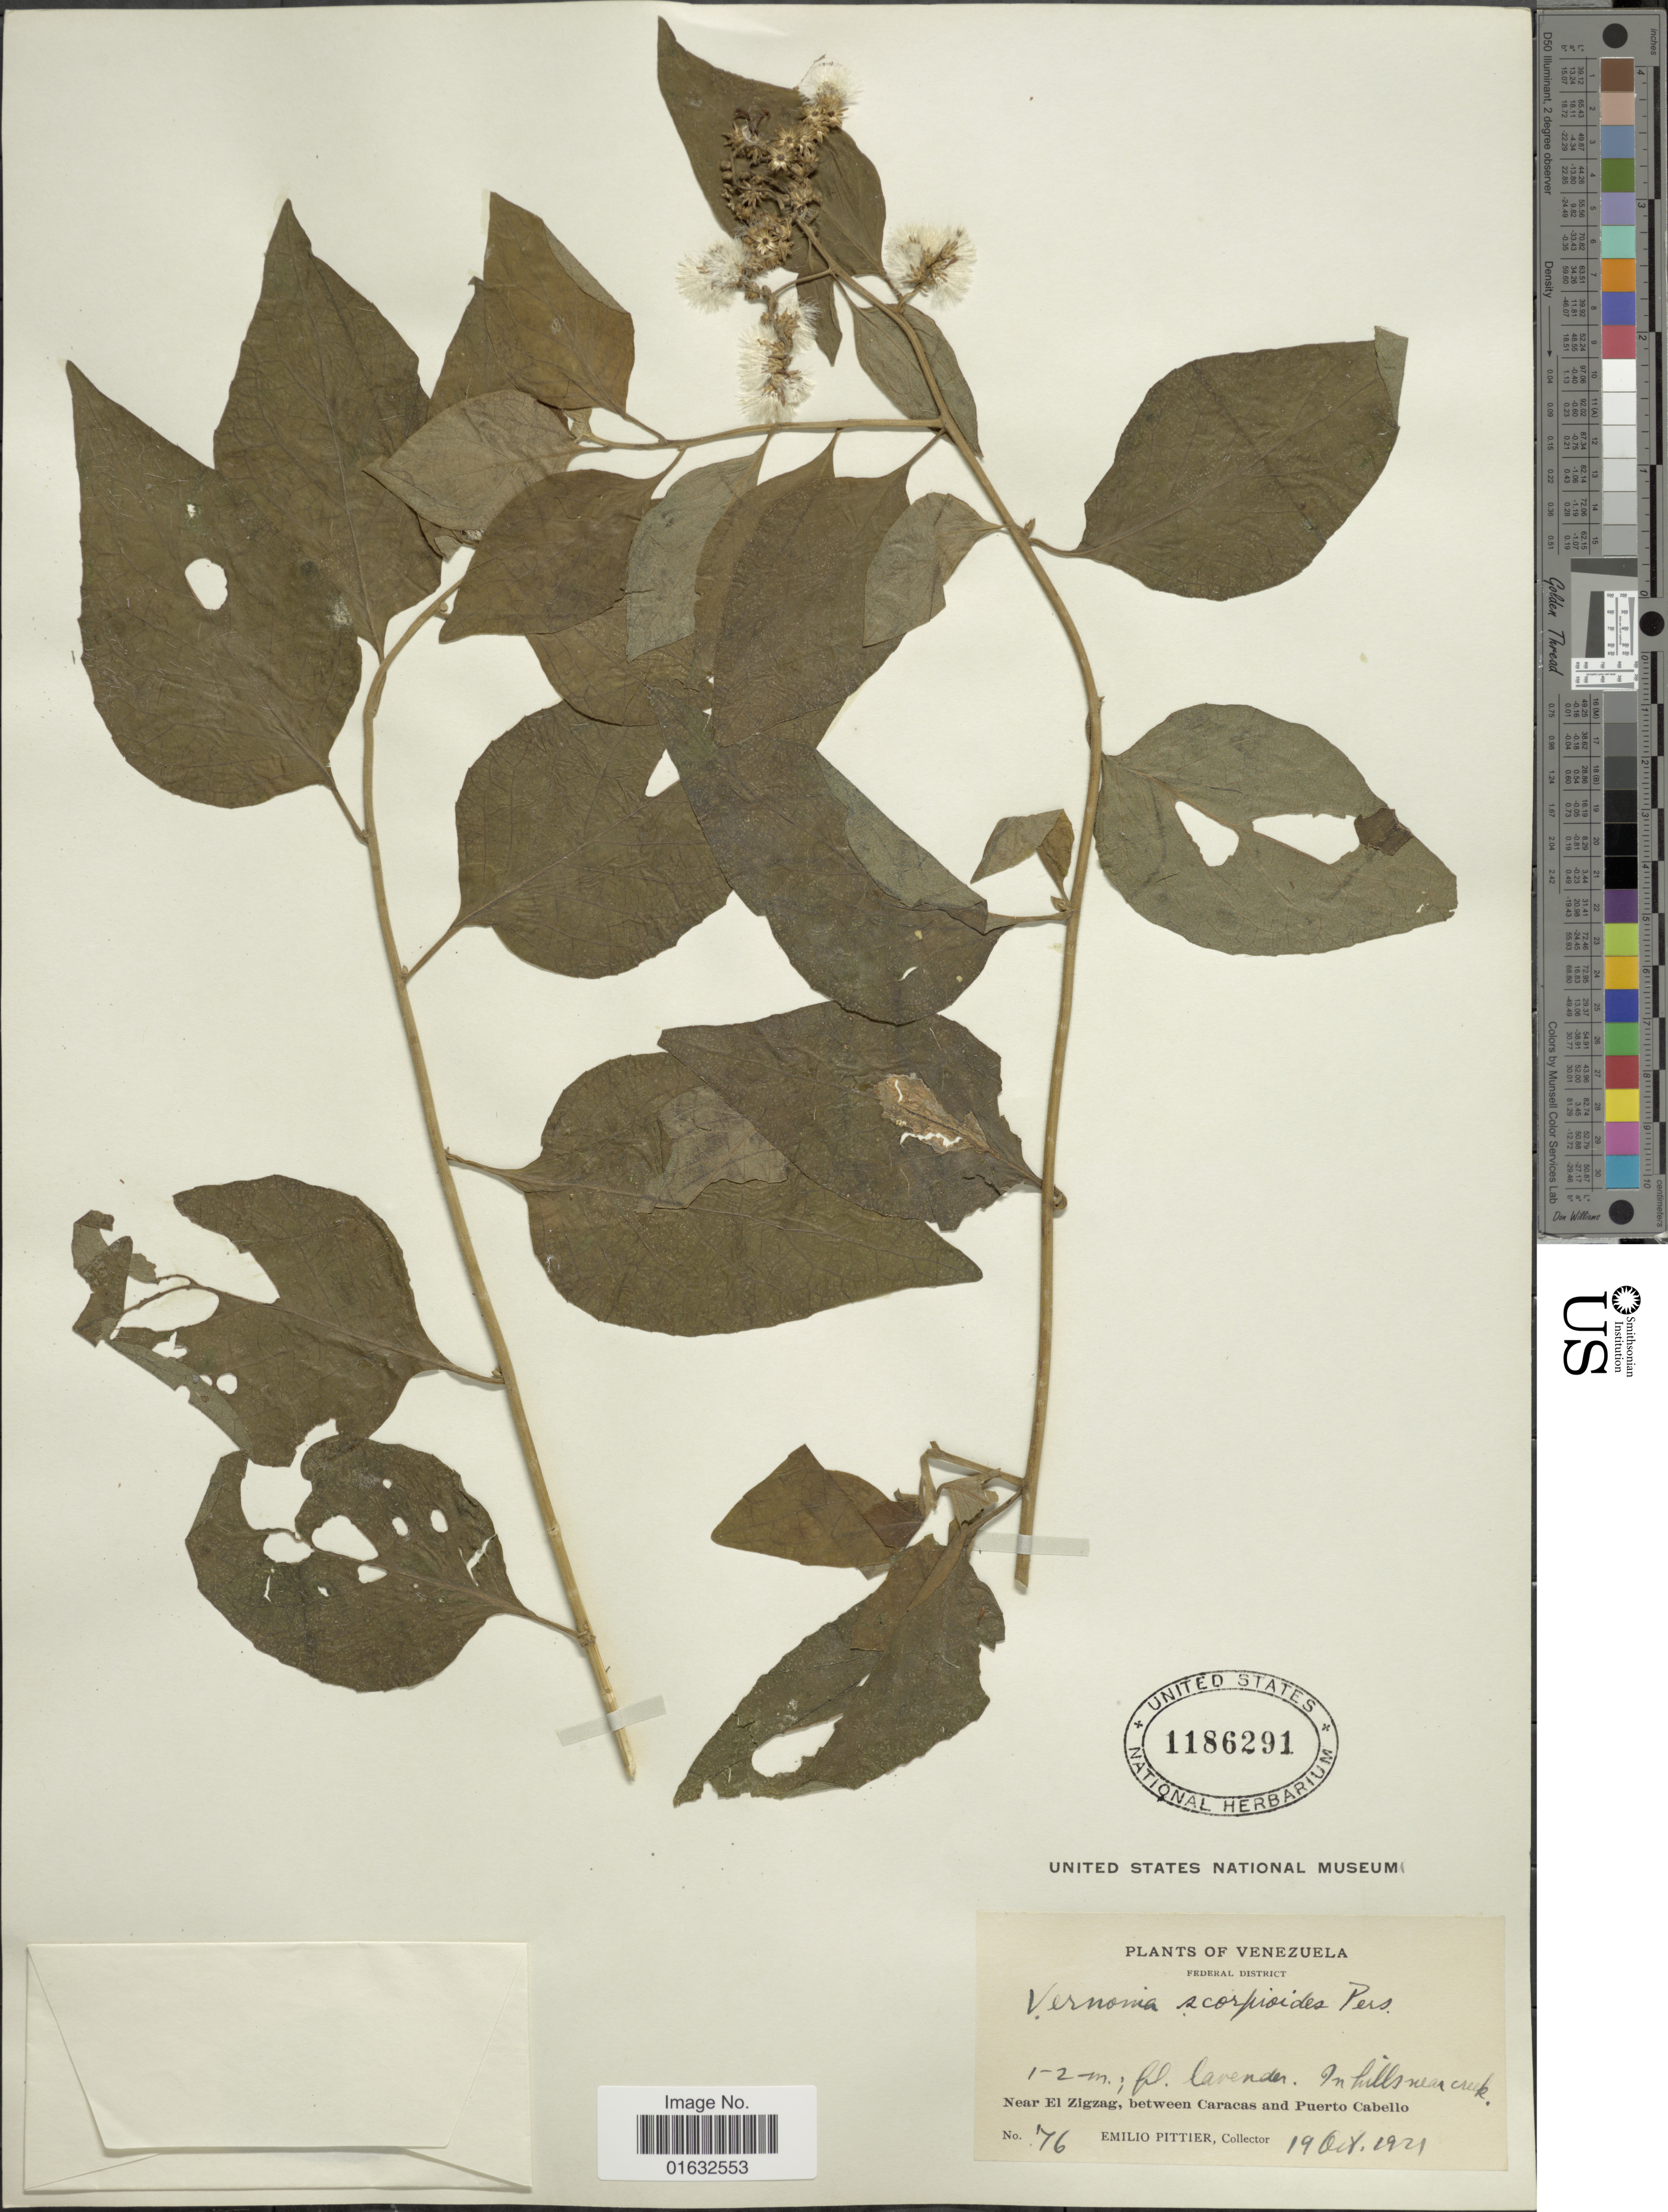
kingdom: Plantae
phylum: Tracheophyta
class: Magnoliopsida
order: Asterales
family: Asteraceae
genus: Cyrtocymura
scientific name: Cyrtocymura scorpioides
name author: (Lam.) H. Rob.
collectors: E. Pittier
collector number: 76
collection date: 1921-10-19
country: Venezuela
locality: Federal District, Near El Zigzag, between Caracas and Puerto Cabello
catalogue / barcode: US 1186291